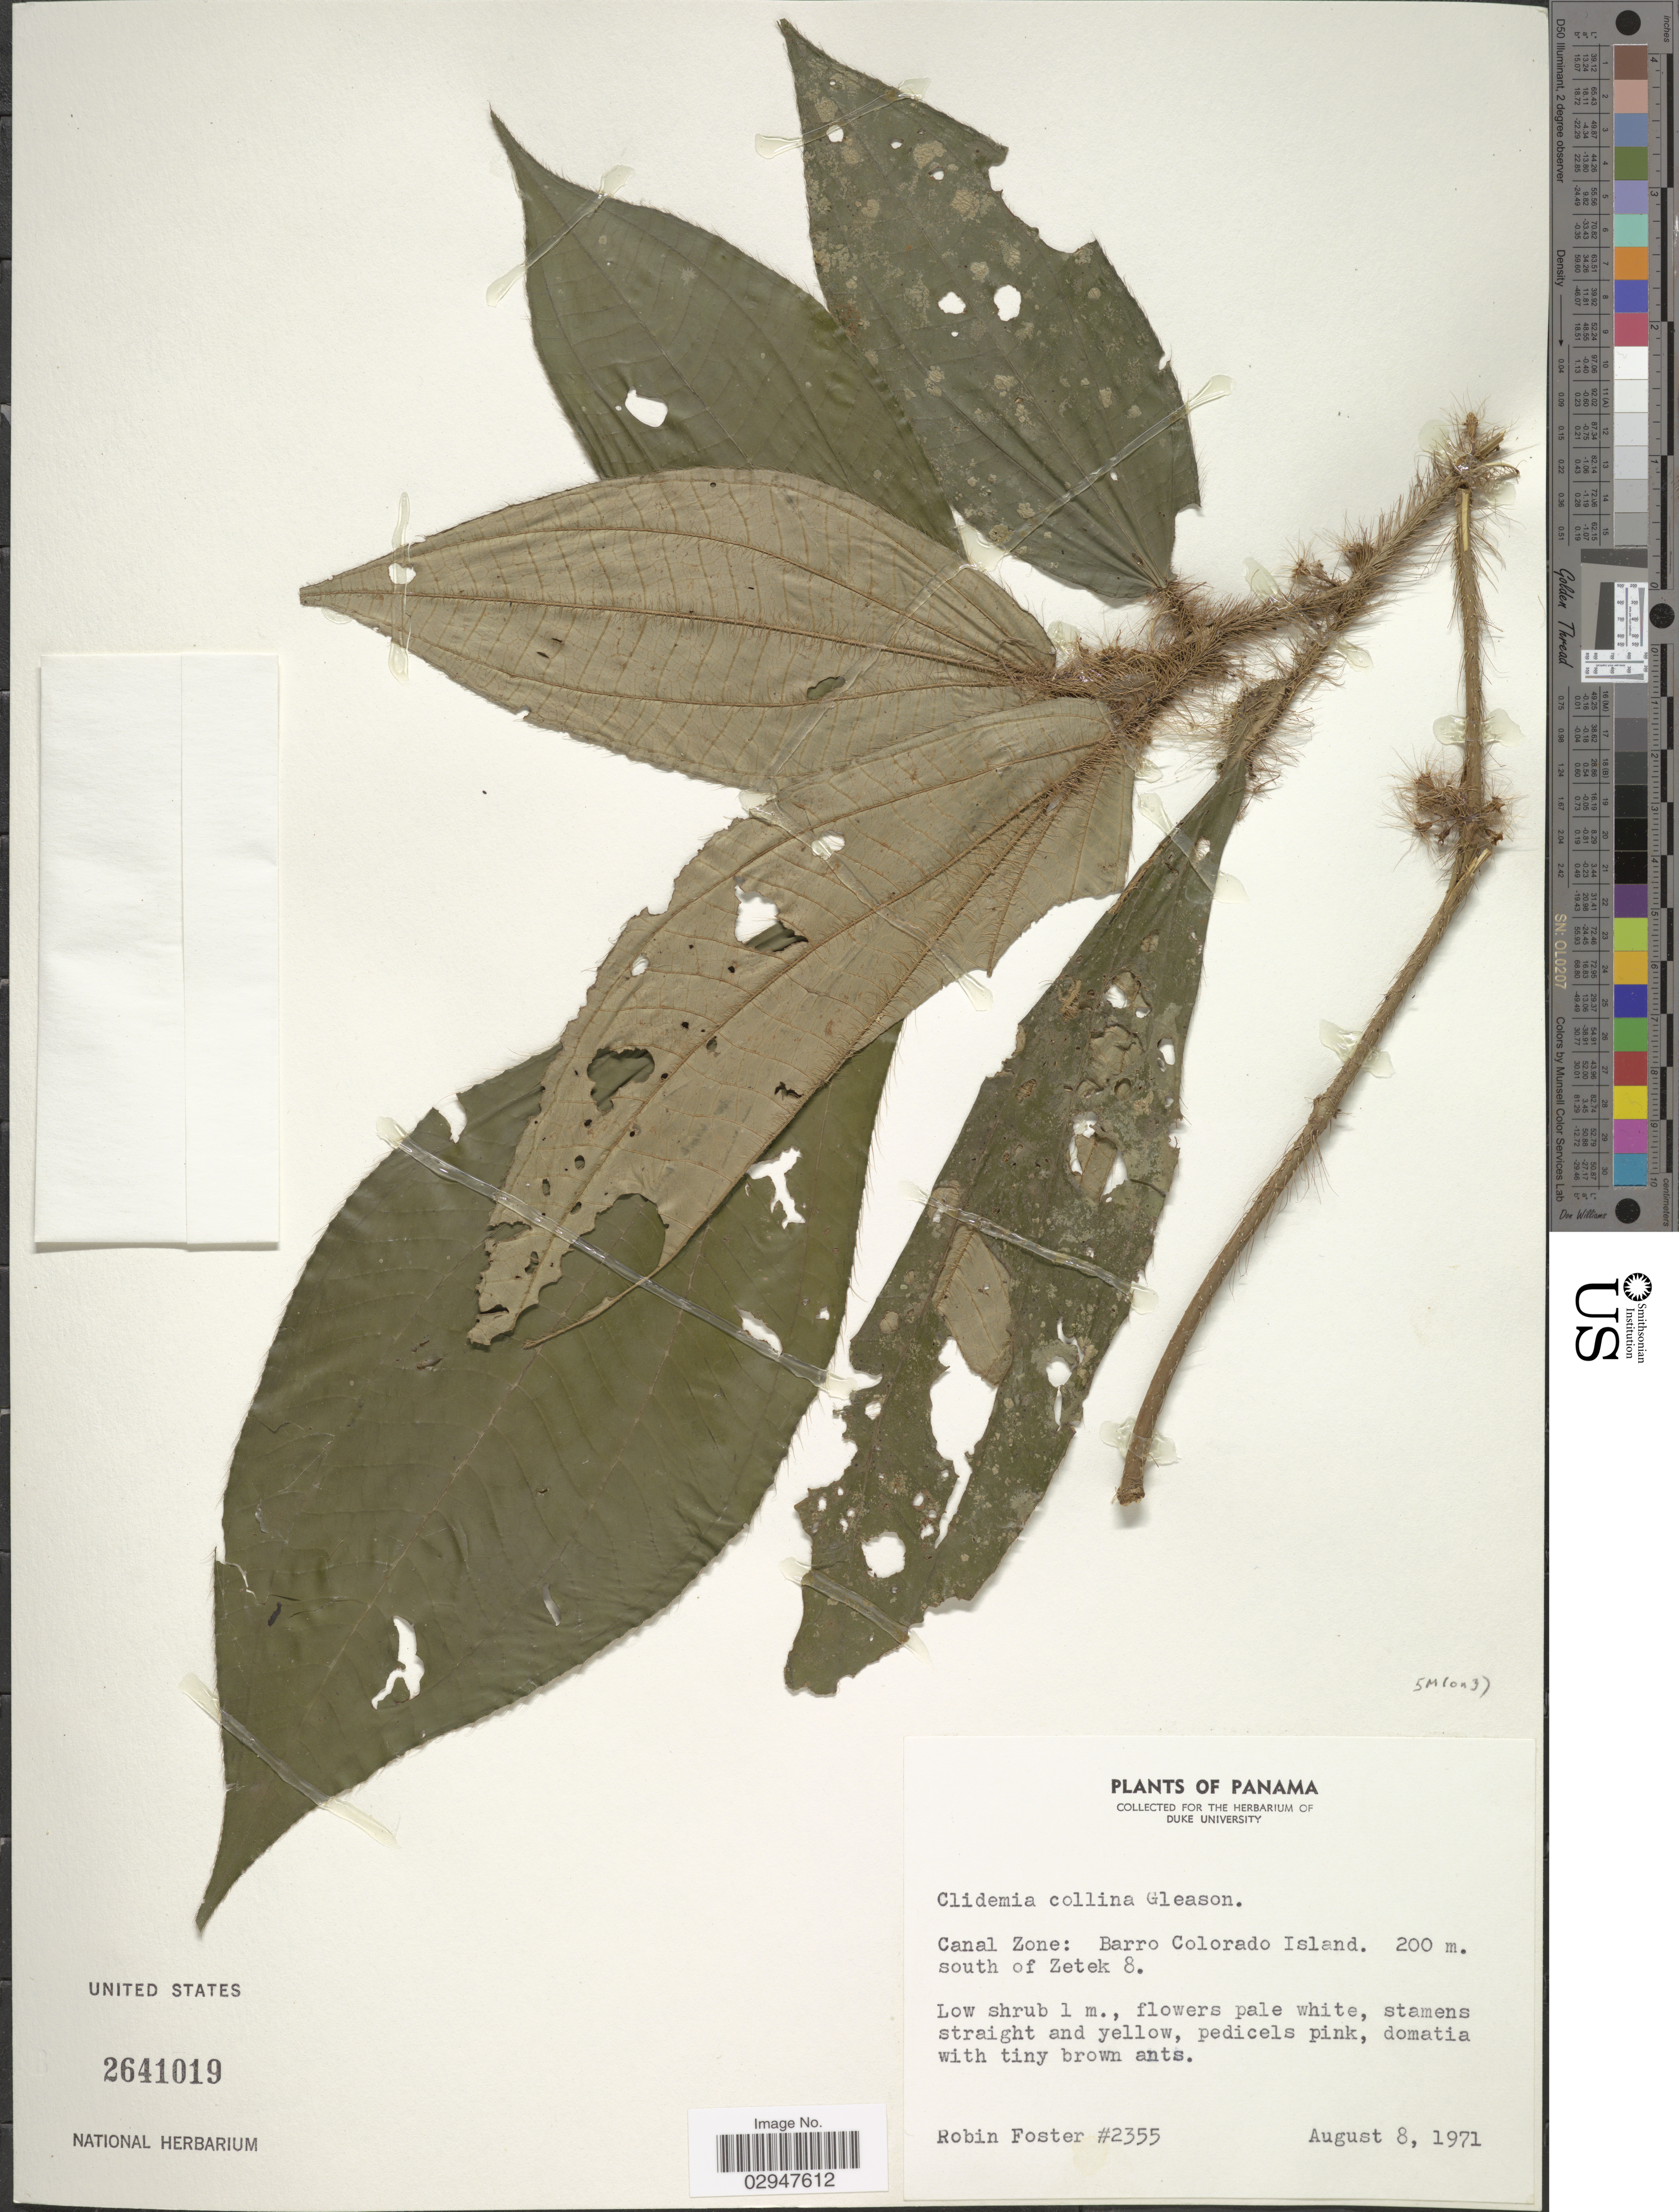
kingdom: Plantae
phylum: Tracheophyta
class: Magnoliopsida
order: Myrtales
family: Melastomataceae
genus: Clidemia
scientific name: Clidemia collina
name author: Gleason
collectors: R. B. Foster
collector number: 2355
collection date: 1971-08-08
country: Panama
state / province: Panamá Oeste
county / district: Canal Zone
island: Barro Colorado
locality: Canal Zone: Barro Colorado Island. South of Zetek 8.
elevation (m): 200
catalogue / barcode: US 2641019